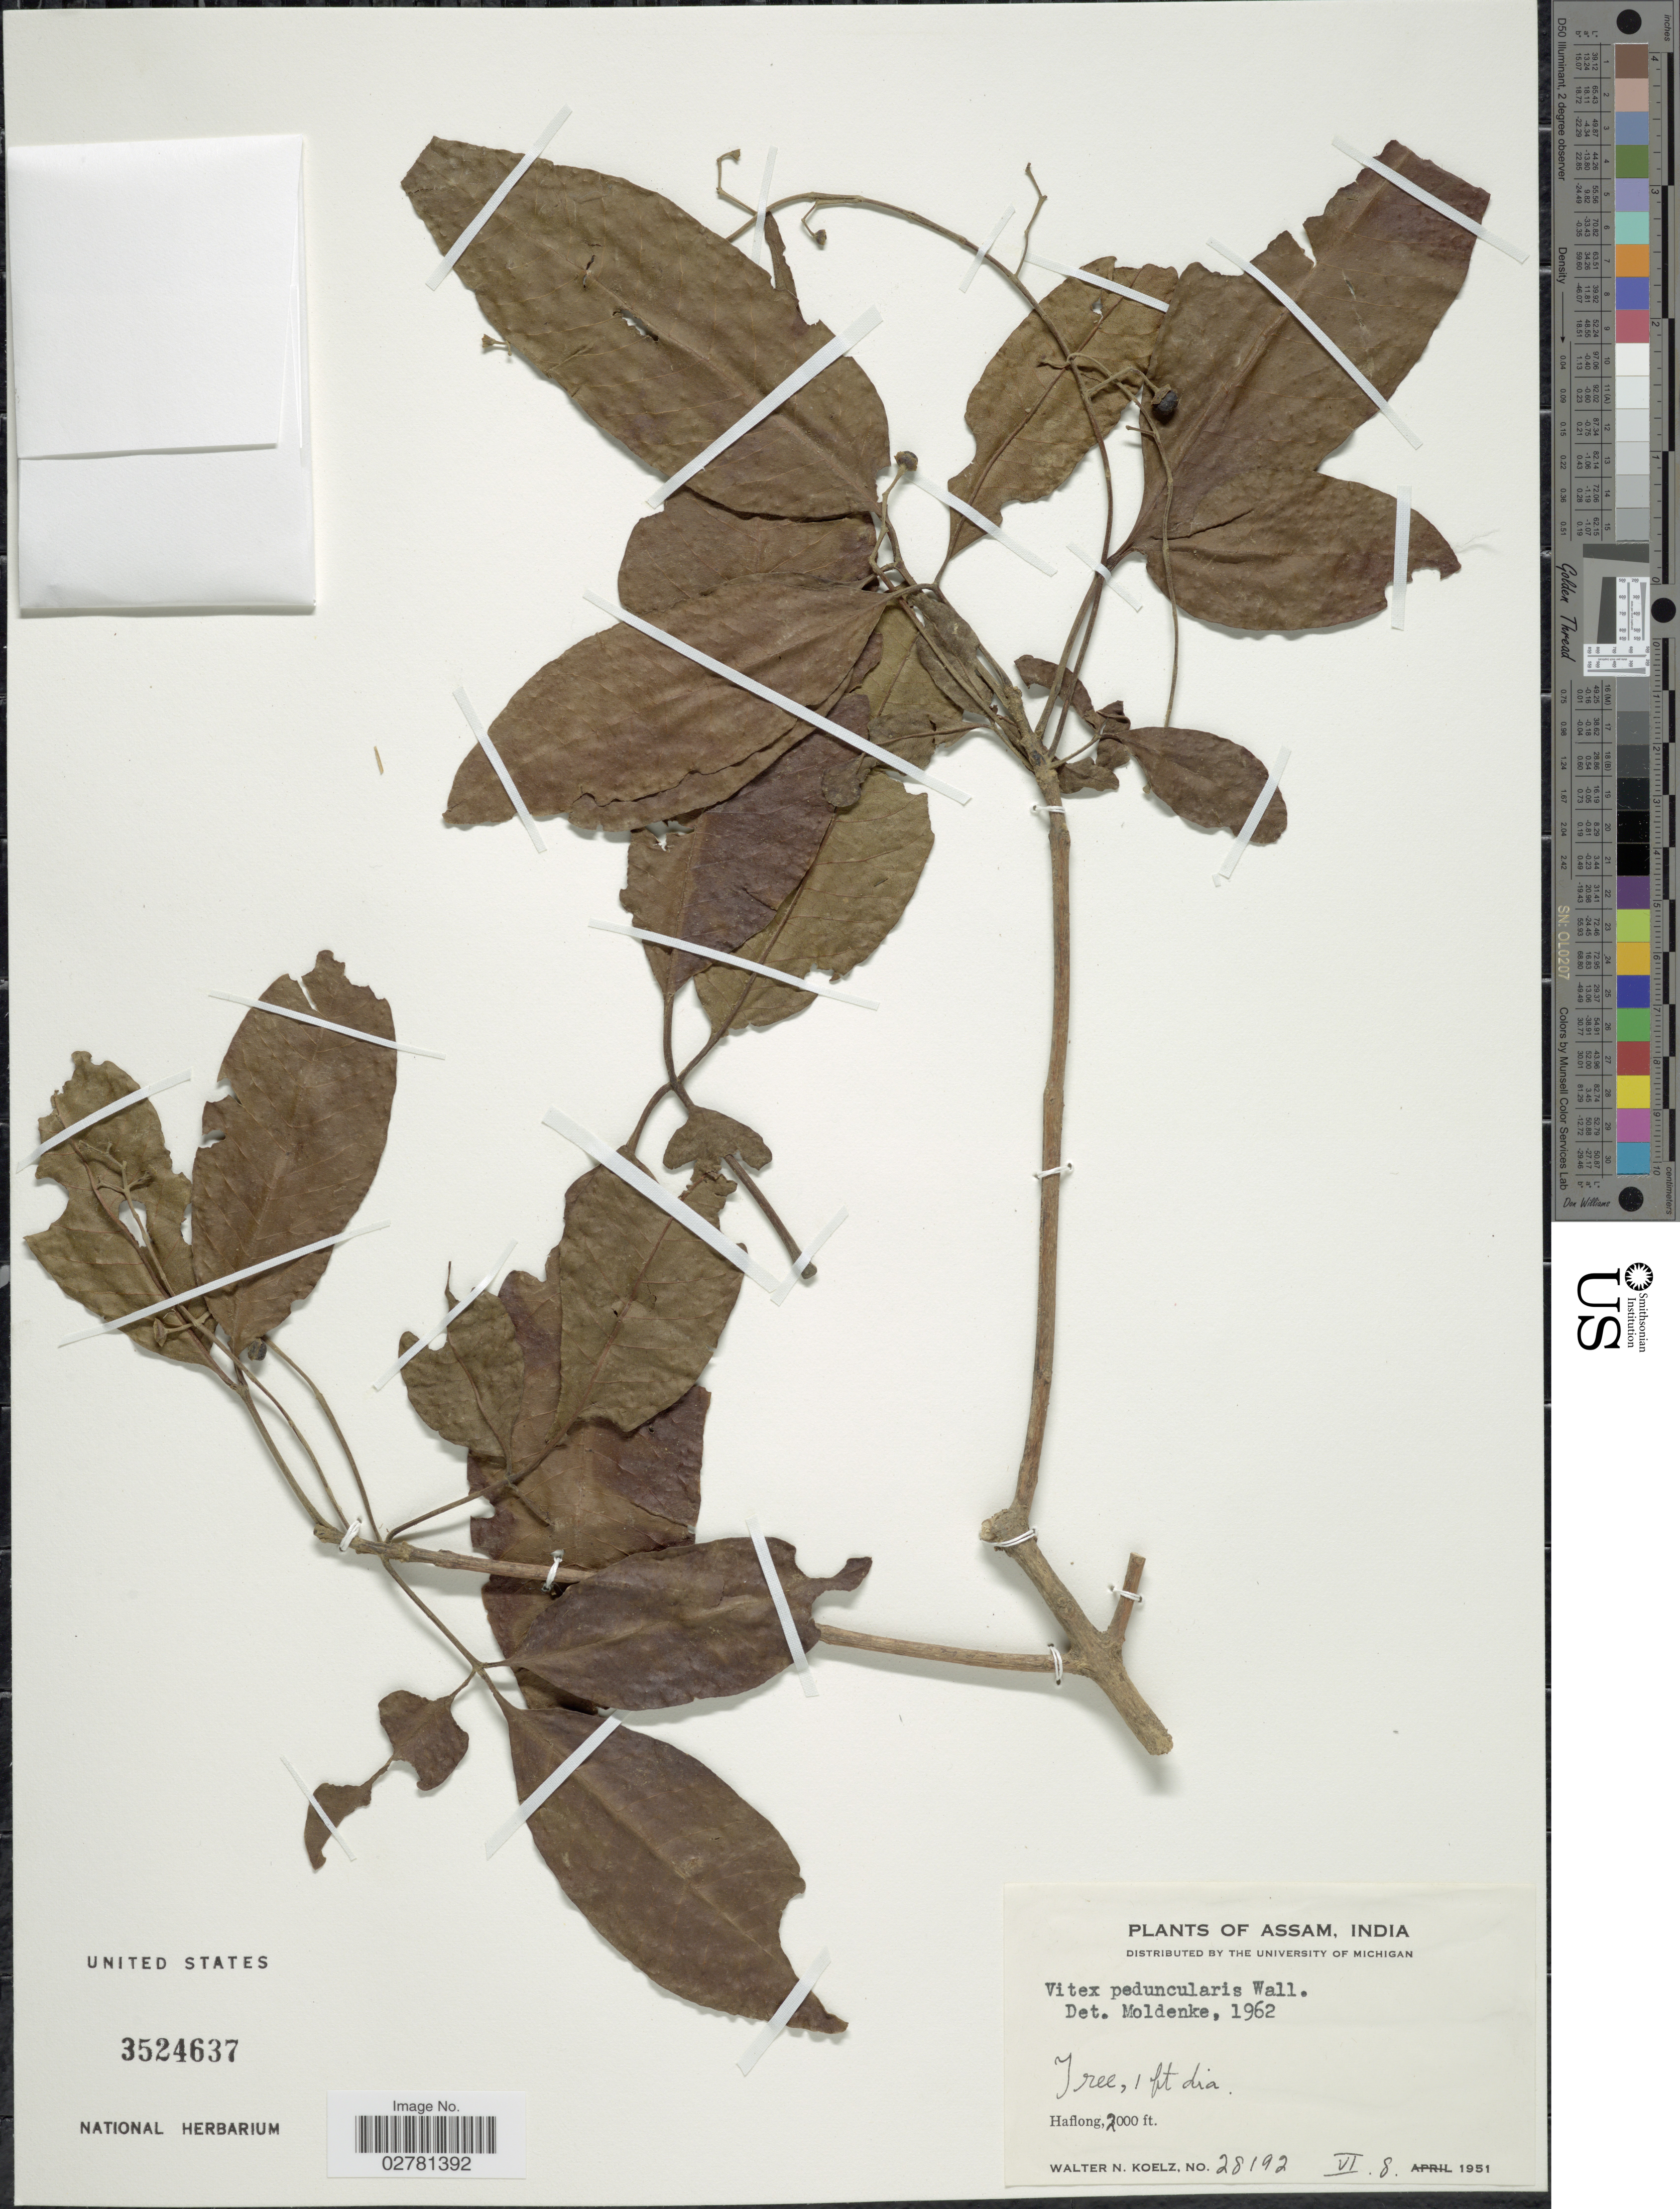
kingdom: Plantae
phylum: Tracheophyta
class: Magnoliopsida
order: Lamiales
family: Lamiaceae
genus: Vitex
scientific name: Vitex peduncularis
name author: Wall.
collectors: W. N. Koelz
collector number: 28192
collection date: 1951-06-08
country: India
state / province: Assam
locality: Haflong.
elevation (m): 610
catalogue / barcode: US 3524637